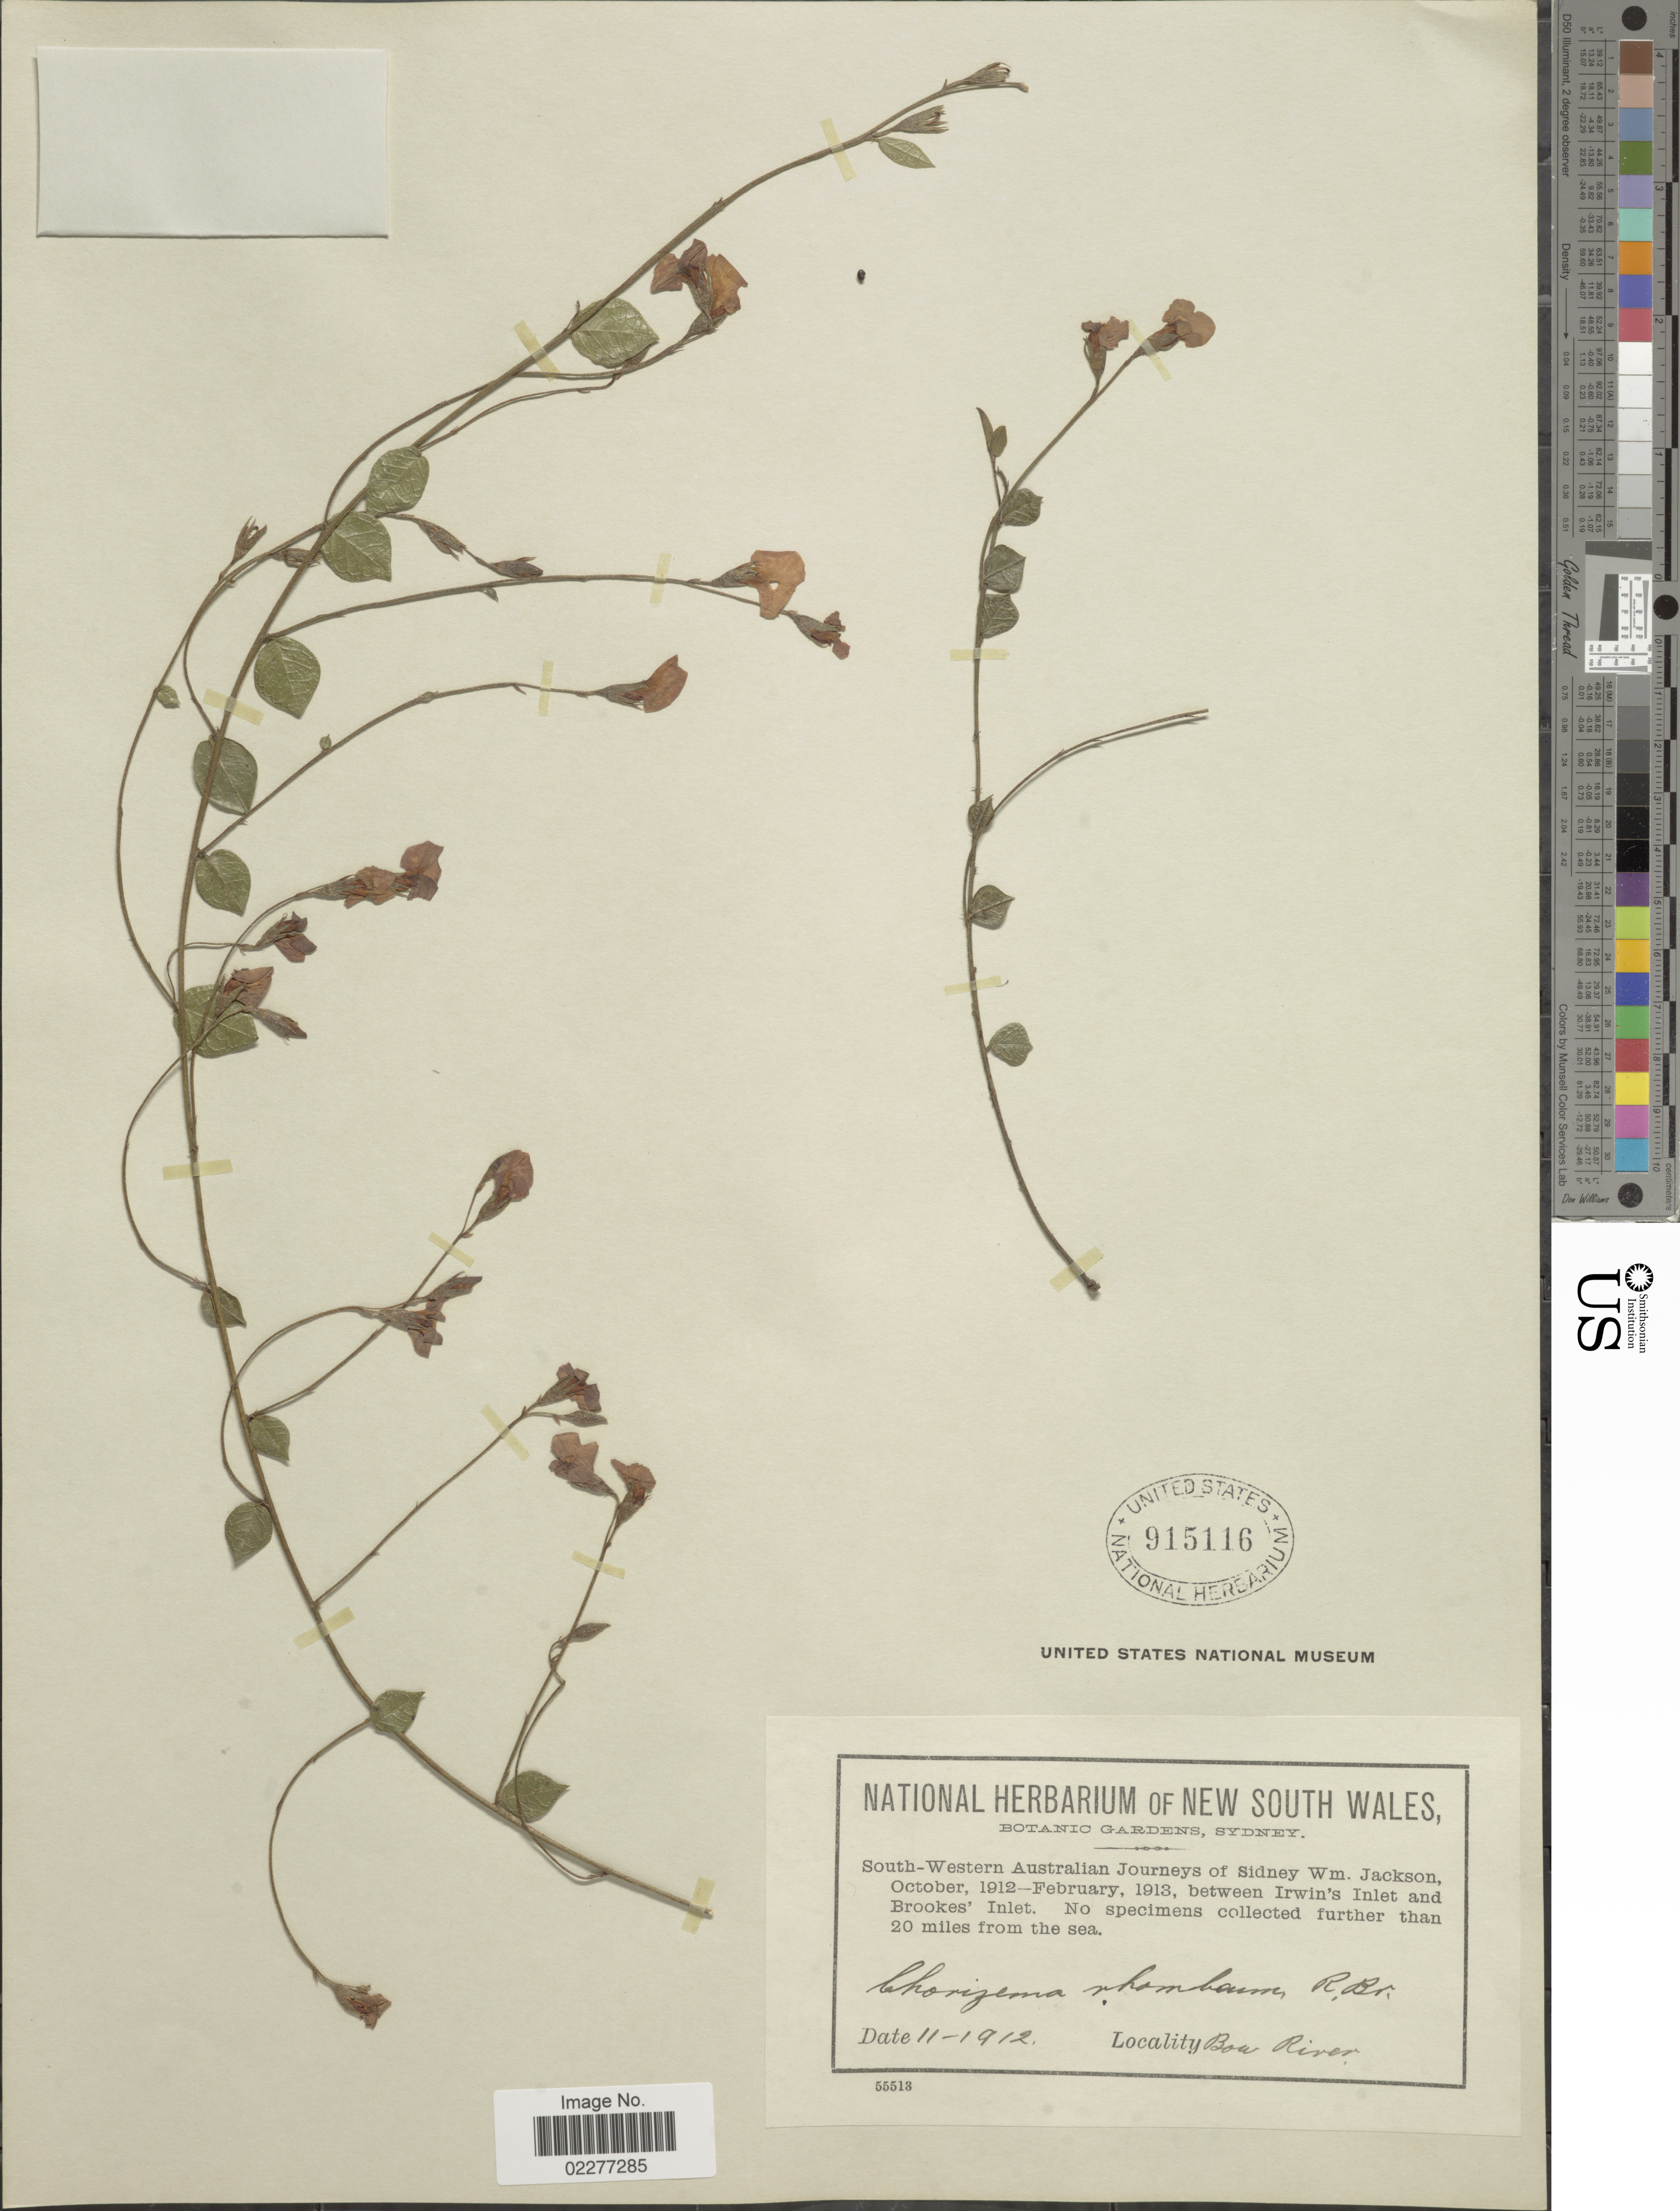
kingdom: Plantae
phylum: Tracheophyta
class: Magnoliopsida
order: Fabales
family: Fabaceae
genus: Chorizema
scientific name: Chorizema rhombeum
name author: R. Br.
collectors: Jackson, S. W.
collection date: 1912-11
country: Australia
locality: Bou River, between Irwin's Inlet and Brookes' Inlet. No specimens collected further than 20 miles from the sea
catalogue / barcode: US 915116